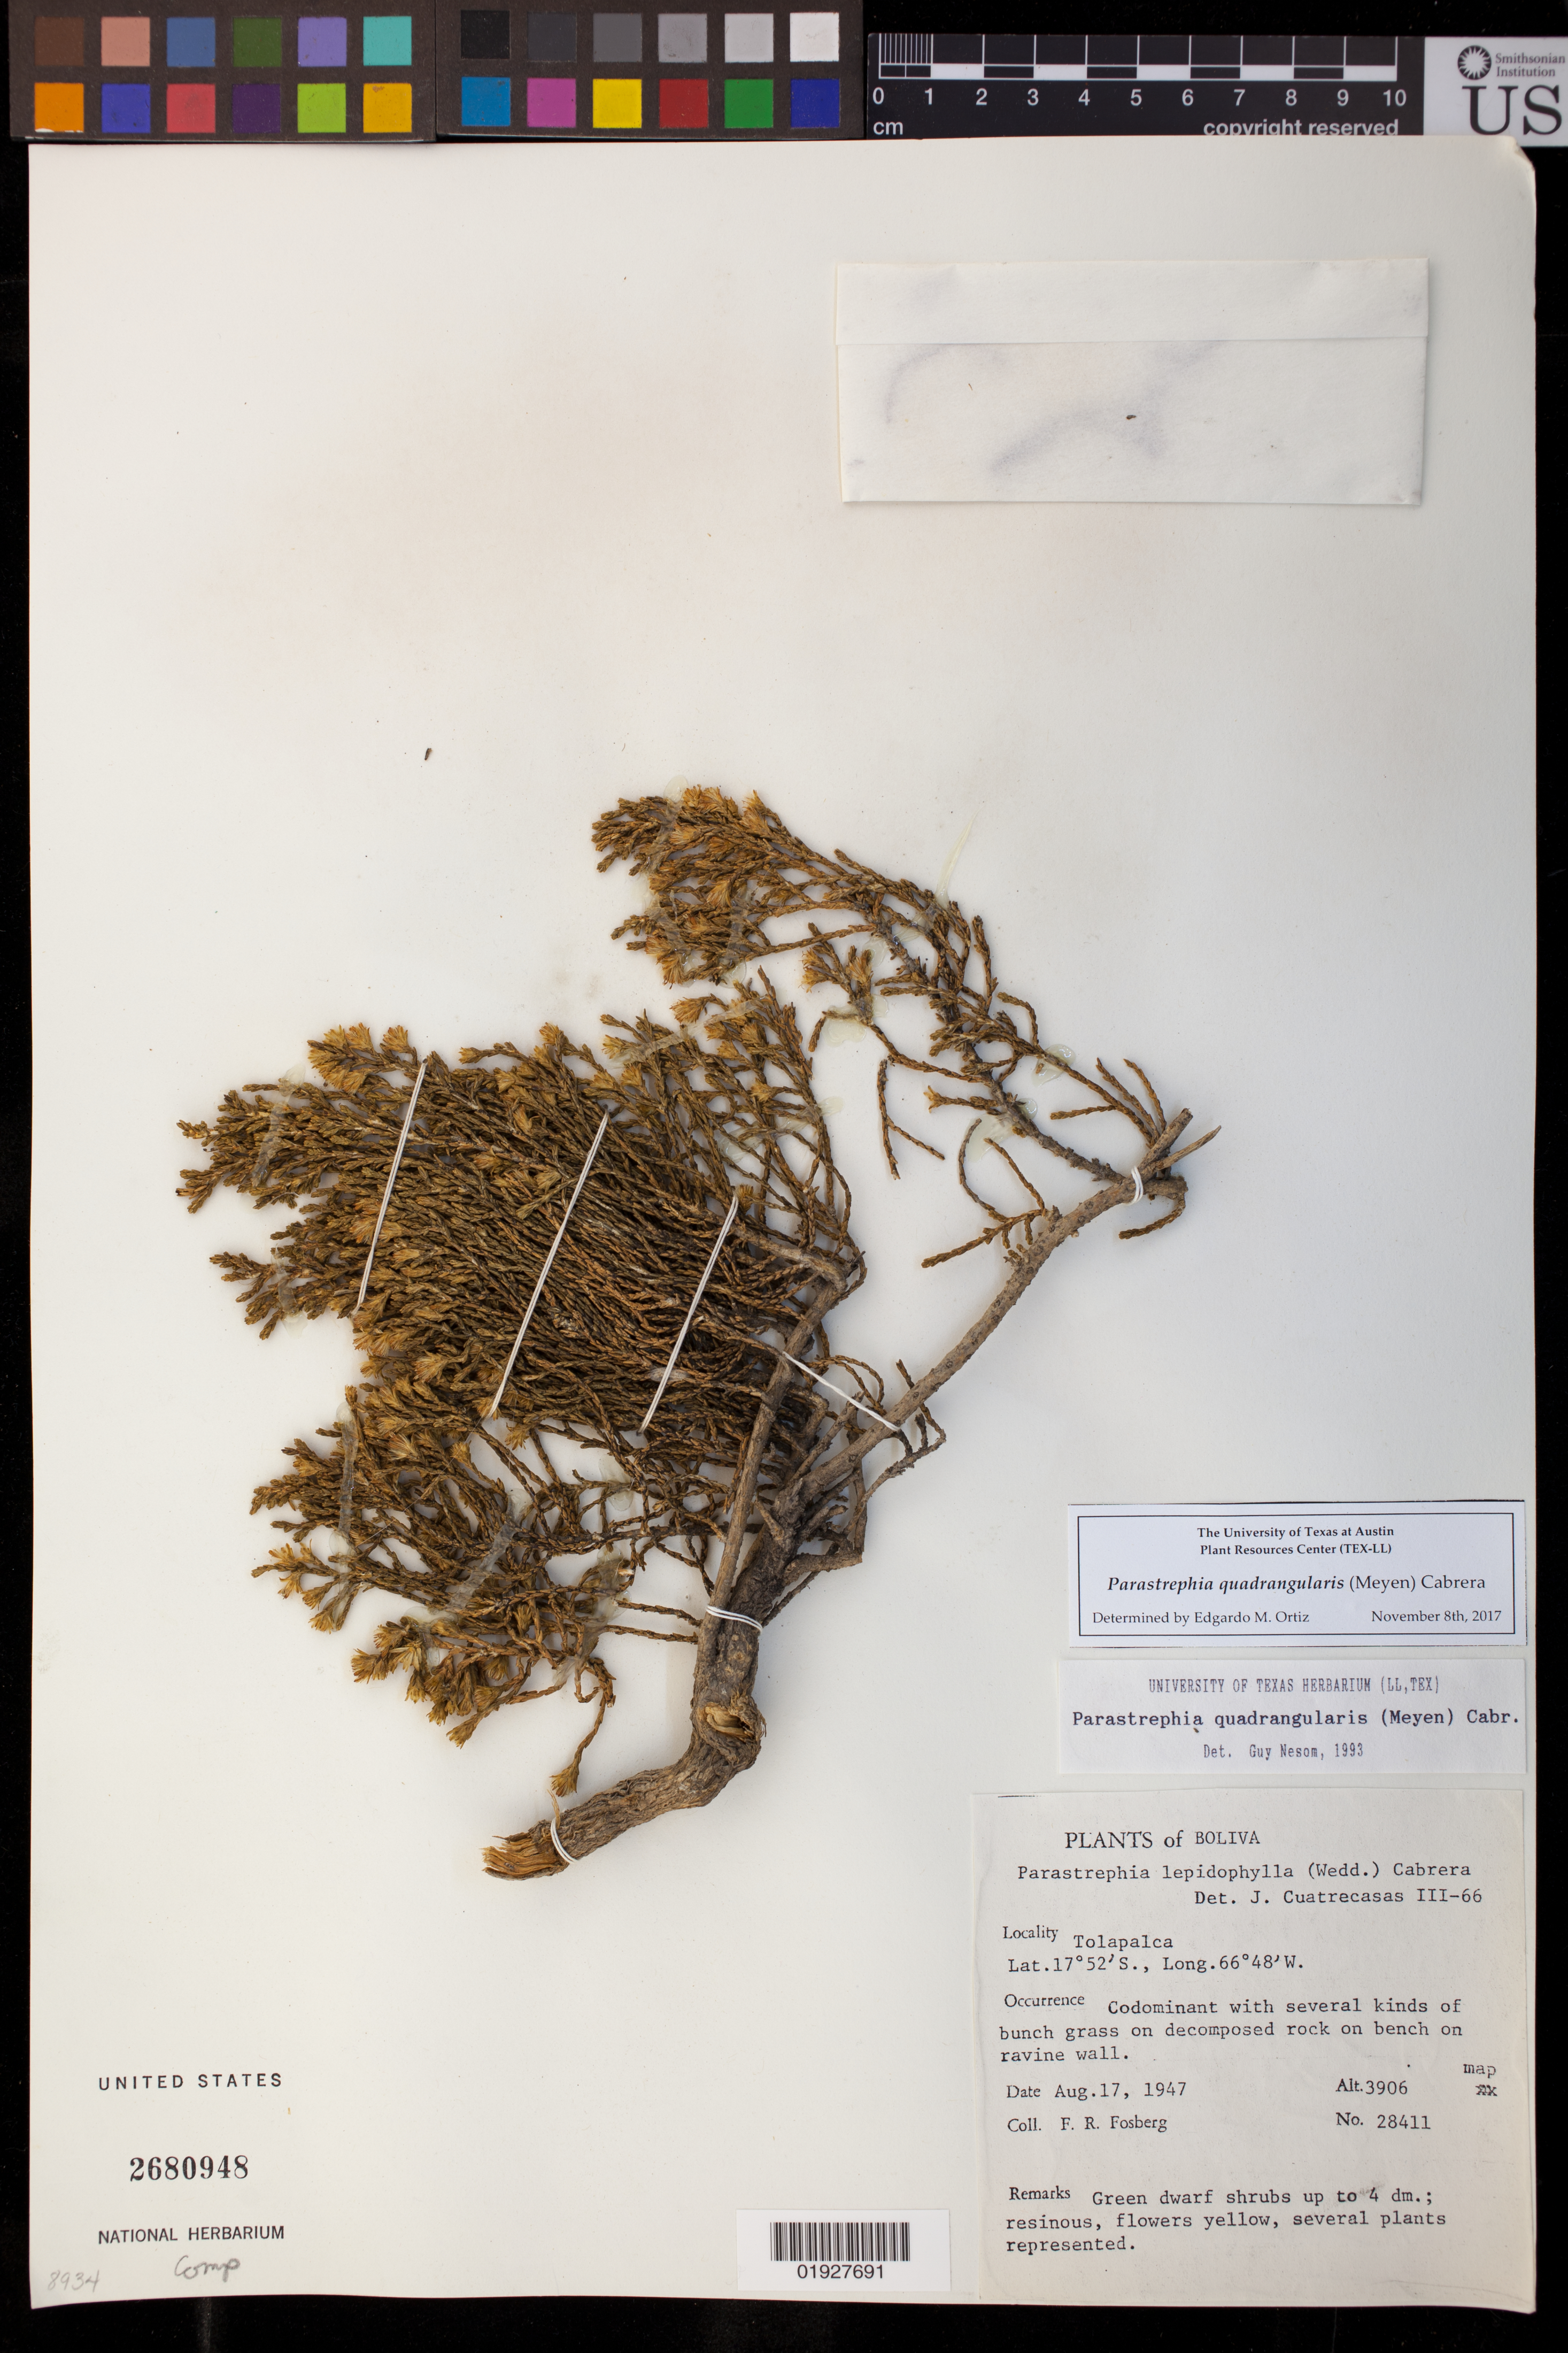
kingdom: Plantae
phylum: Tracheophyta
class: Magnoliopsida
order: Asterales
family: Asteraceae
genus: Parastrephia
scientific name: Parastrephia quadrangularis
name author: (Meyen) Cabrera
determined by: Ortiz, E. M.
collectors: F. R. Fosberg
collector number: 28411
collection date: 1947-08-17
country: Bolivia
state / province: Oruro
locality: Tolapalca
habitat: Codominant with several kings of bunch gress on decomposed rock on bench on ravine wall.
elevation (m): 3906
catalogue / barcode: US 2680948